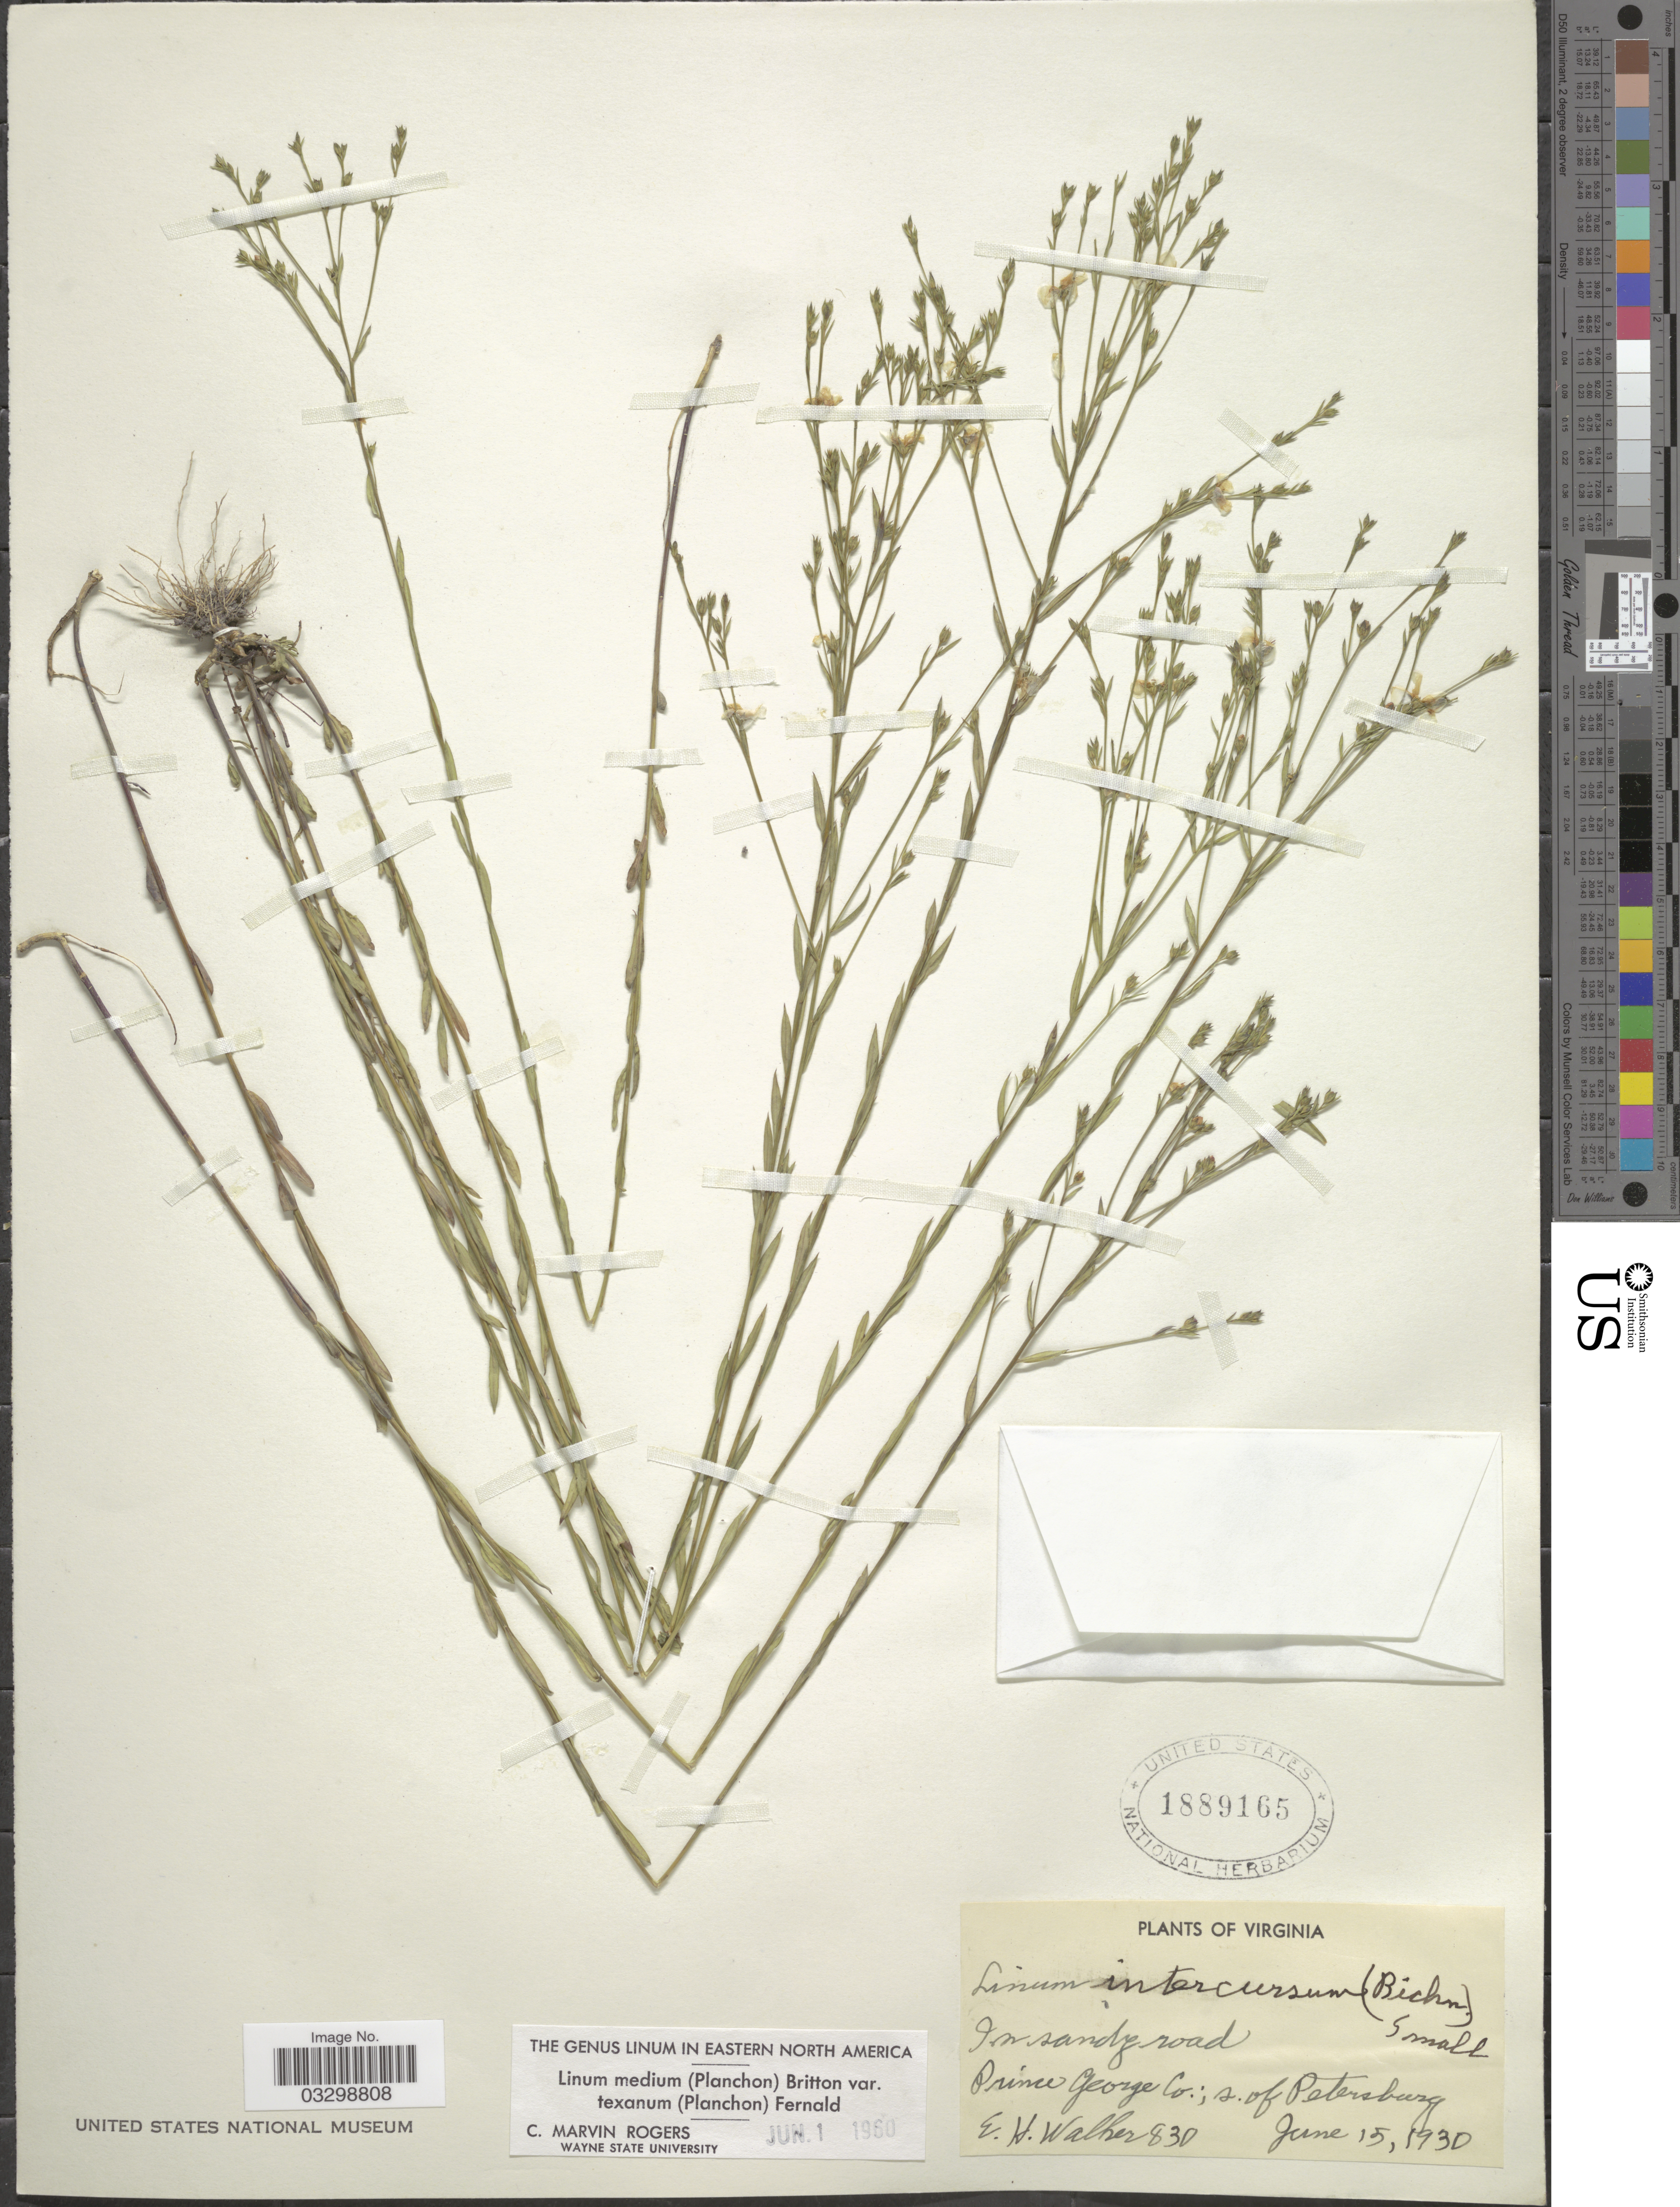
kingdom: Plantae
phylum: Tracheophyta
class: Magnoliopsida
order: Malpighiales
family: Linaceae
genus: Linum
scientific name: Linum medium var. texanum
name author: (Planch.) Fernald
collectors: E. H. Walker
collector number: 830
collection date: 1930-06-15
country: United States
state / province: Virginia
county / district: Prince George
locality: In sandy road, S of Petersburg.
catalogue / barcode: US 1889165